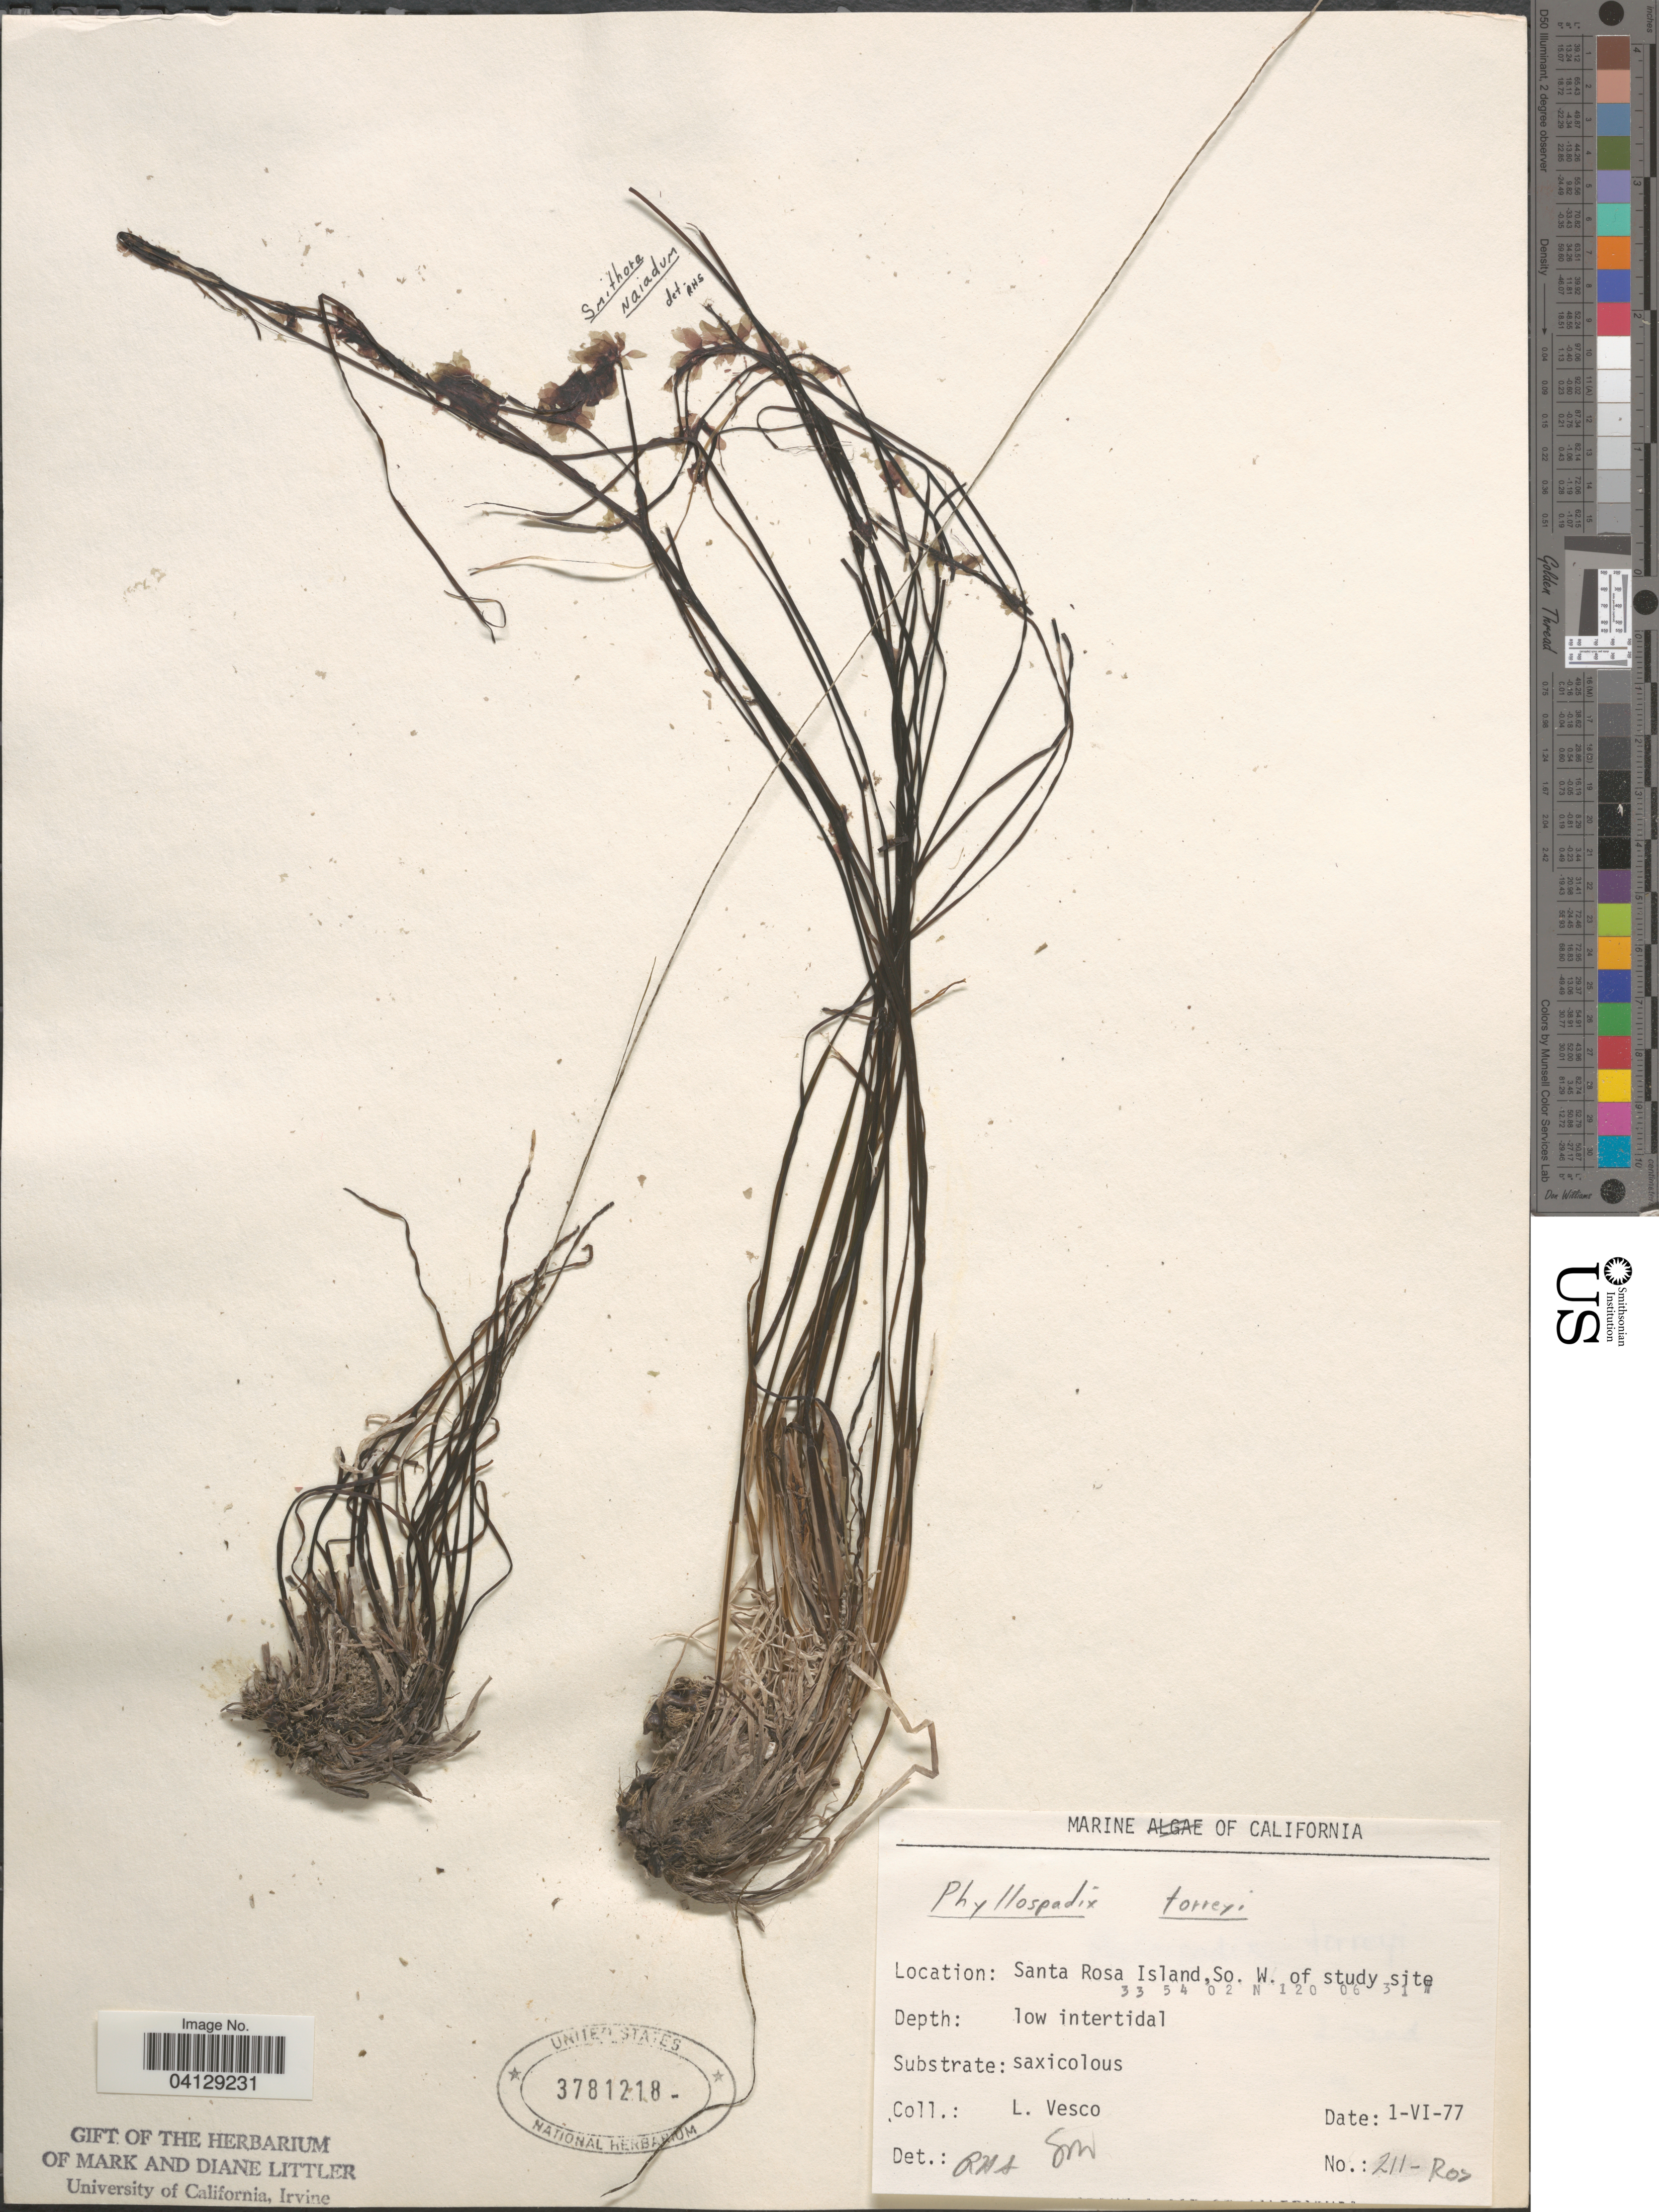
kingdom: Plantae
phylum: Tracheophyta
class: Liliopsida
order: Alismatales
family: Zosteraceae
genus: Phyllospadix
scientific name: Phyllospadix torreyi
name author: S. Watson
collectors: L. Vesco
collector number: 211-ROS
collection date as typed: Transcribed d/m/y: 1/6/77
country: United States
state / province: California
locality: Santa Rosa Island,So. W. of study site.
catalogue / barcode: US 3781218